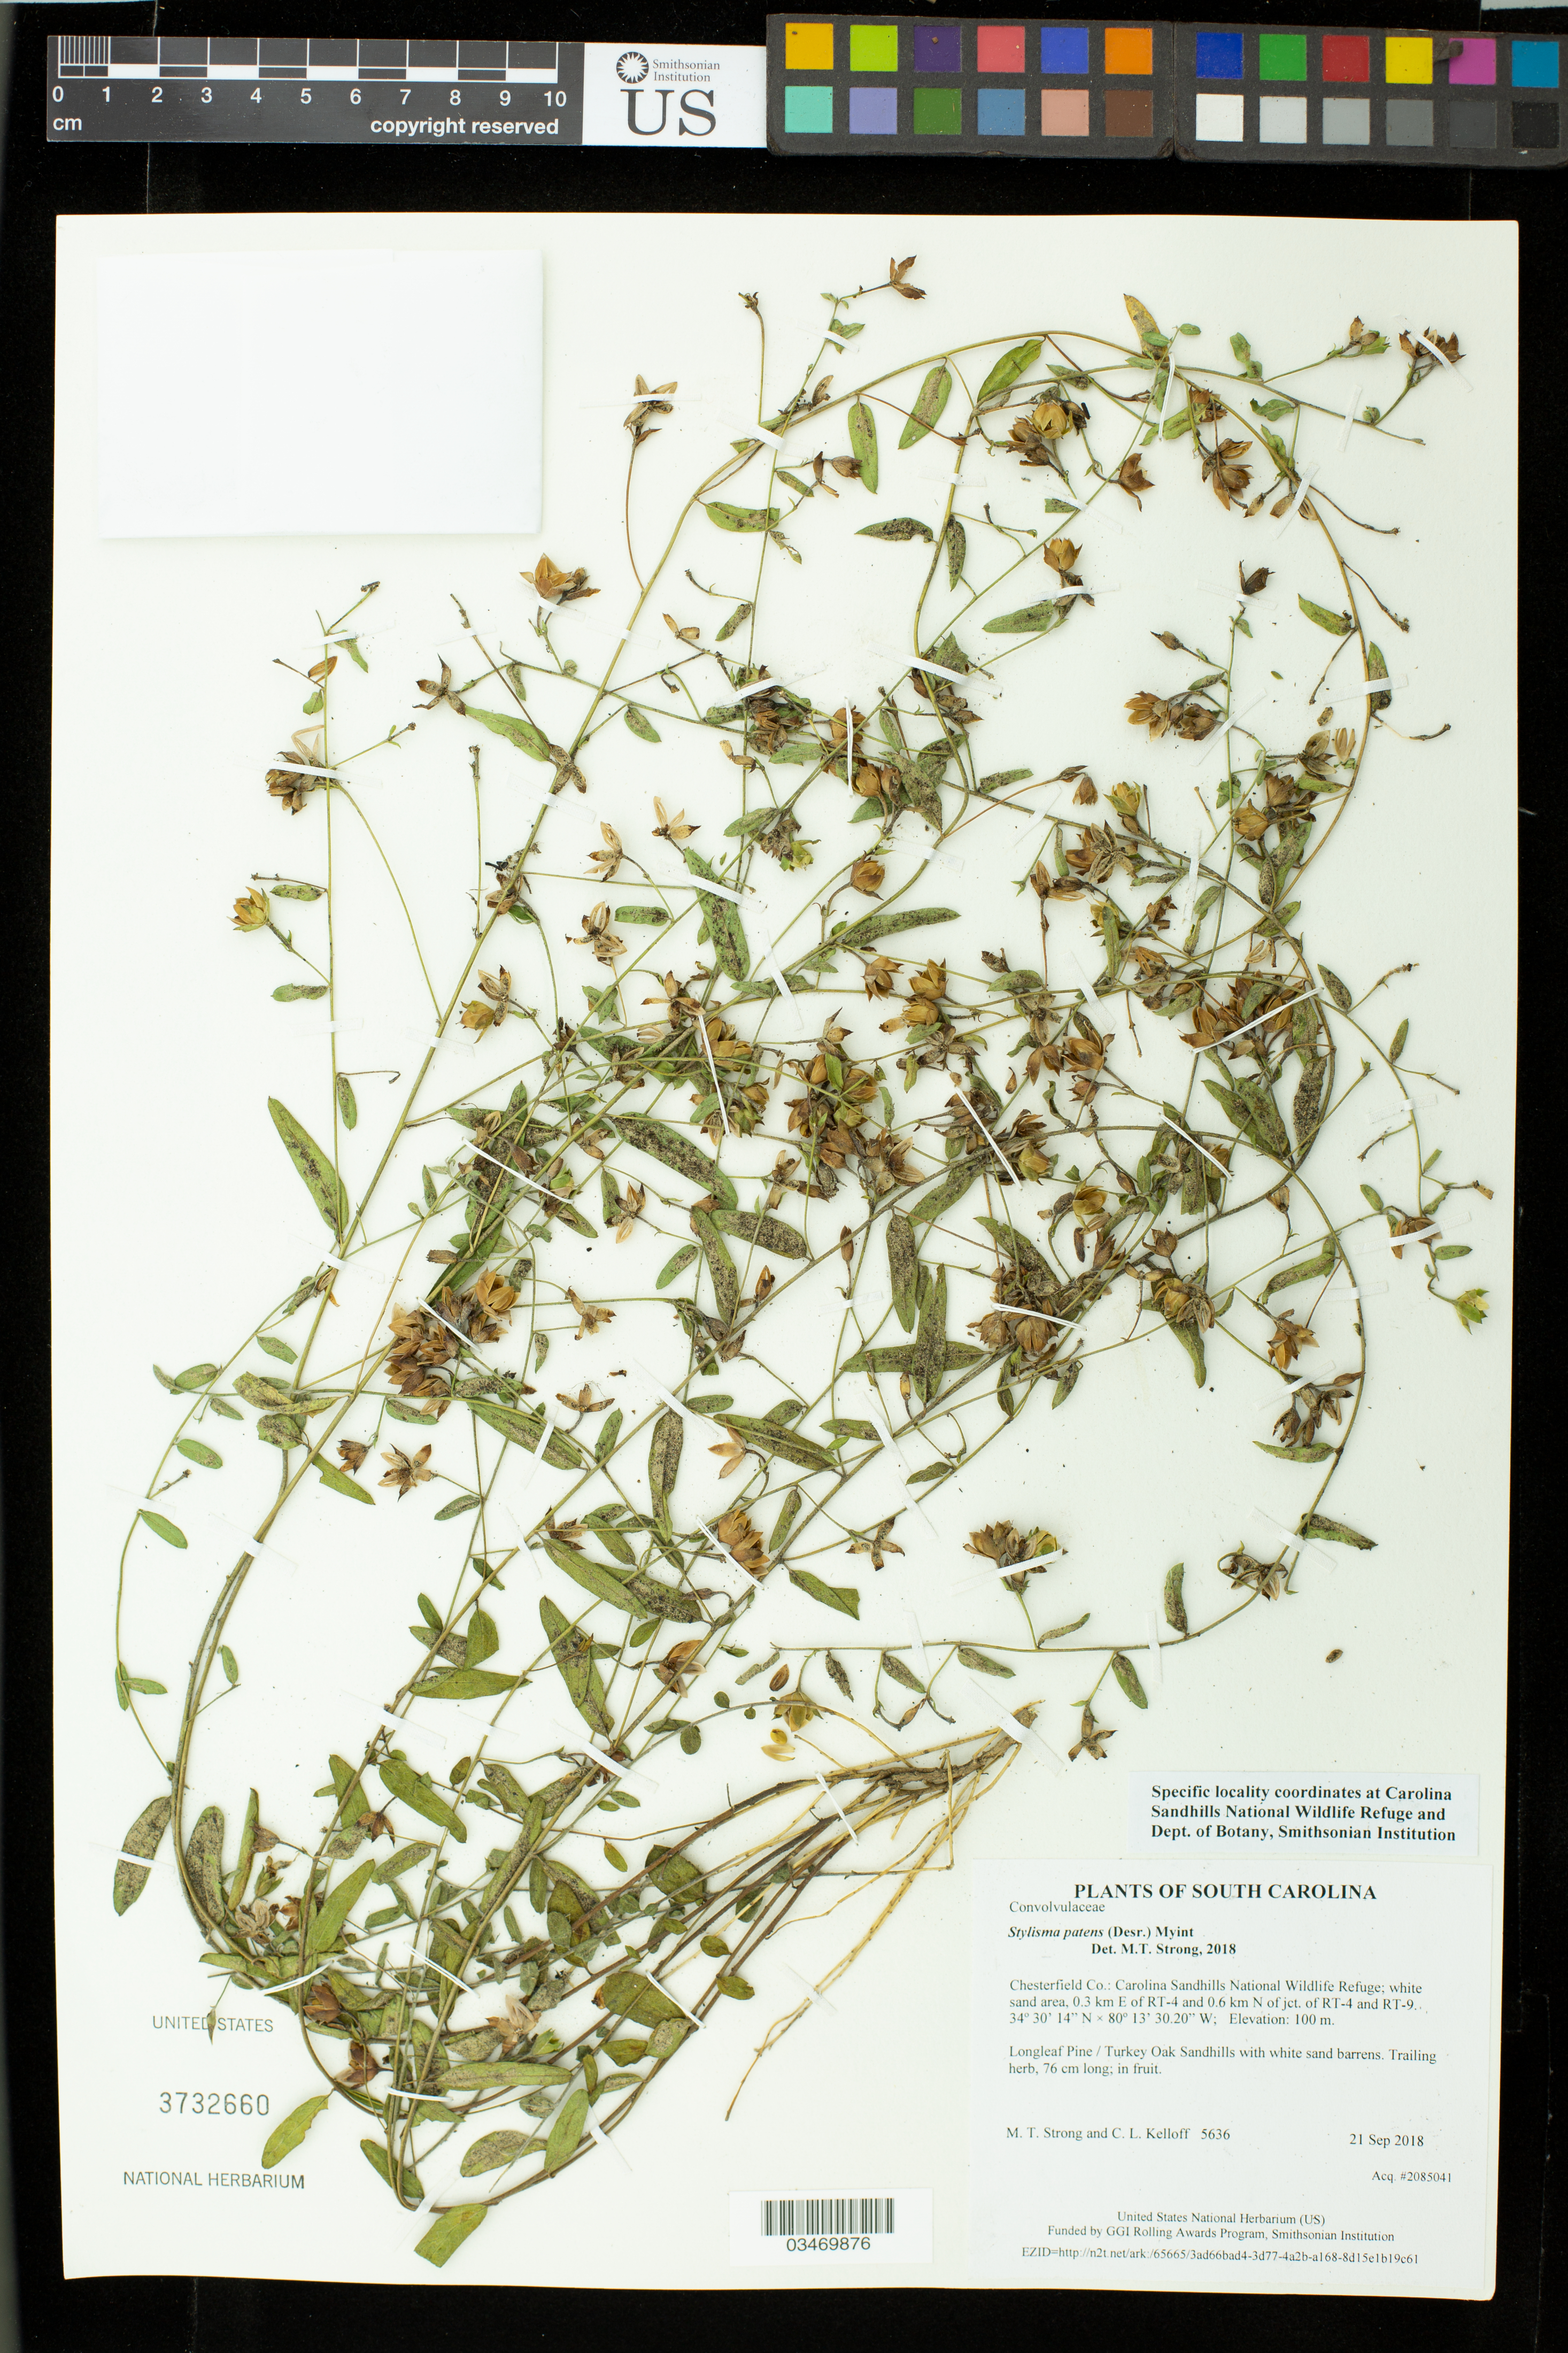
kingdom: Plantae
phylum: Tracheophyta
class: Magnoliopsida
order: Solanales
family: Convolvulaceae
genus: Stylisma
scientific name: Stylisma patens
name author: (Desr.) Myint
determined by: Strong, M. T., (US), Smithsonian Institution - National Museum of Natural History (UNITED STATES)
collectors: M. T. Strong & C. L. Kelloff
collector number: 5636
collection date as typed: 21 Sep 2018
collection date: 2018-09-21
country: United States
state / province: South Carolina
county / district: Chesterfield Co.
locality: Carolina Sandhills National Wildlife Refuge; white sand area, 0.3 km E of RT-4 and 0.6 km N of jct. of RT-4 and RT-9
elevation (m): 100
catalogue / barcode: US 3732660